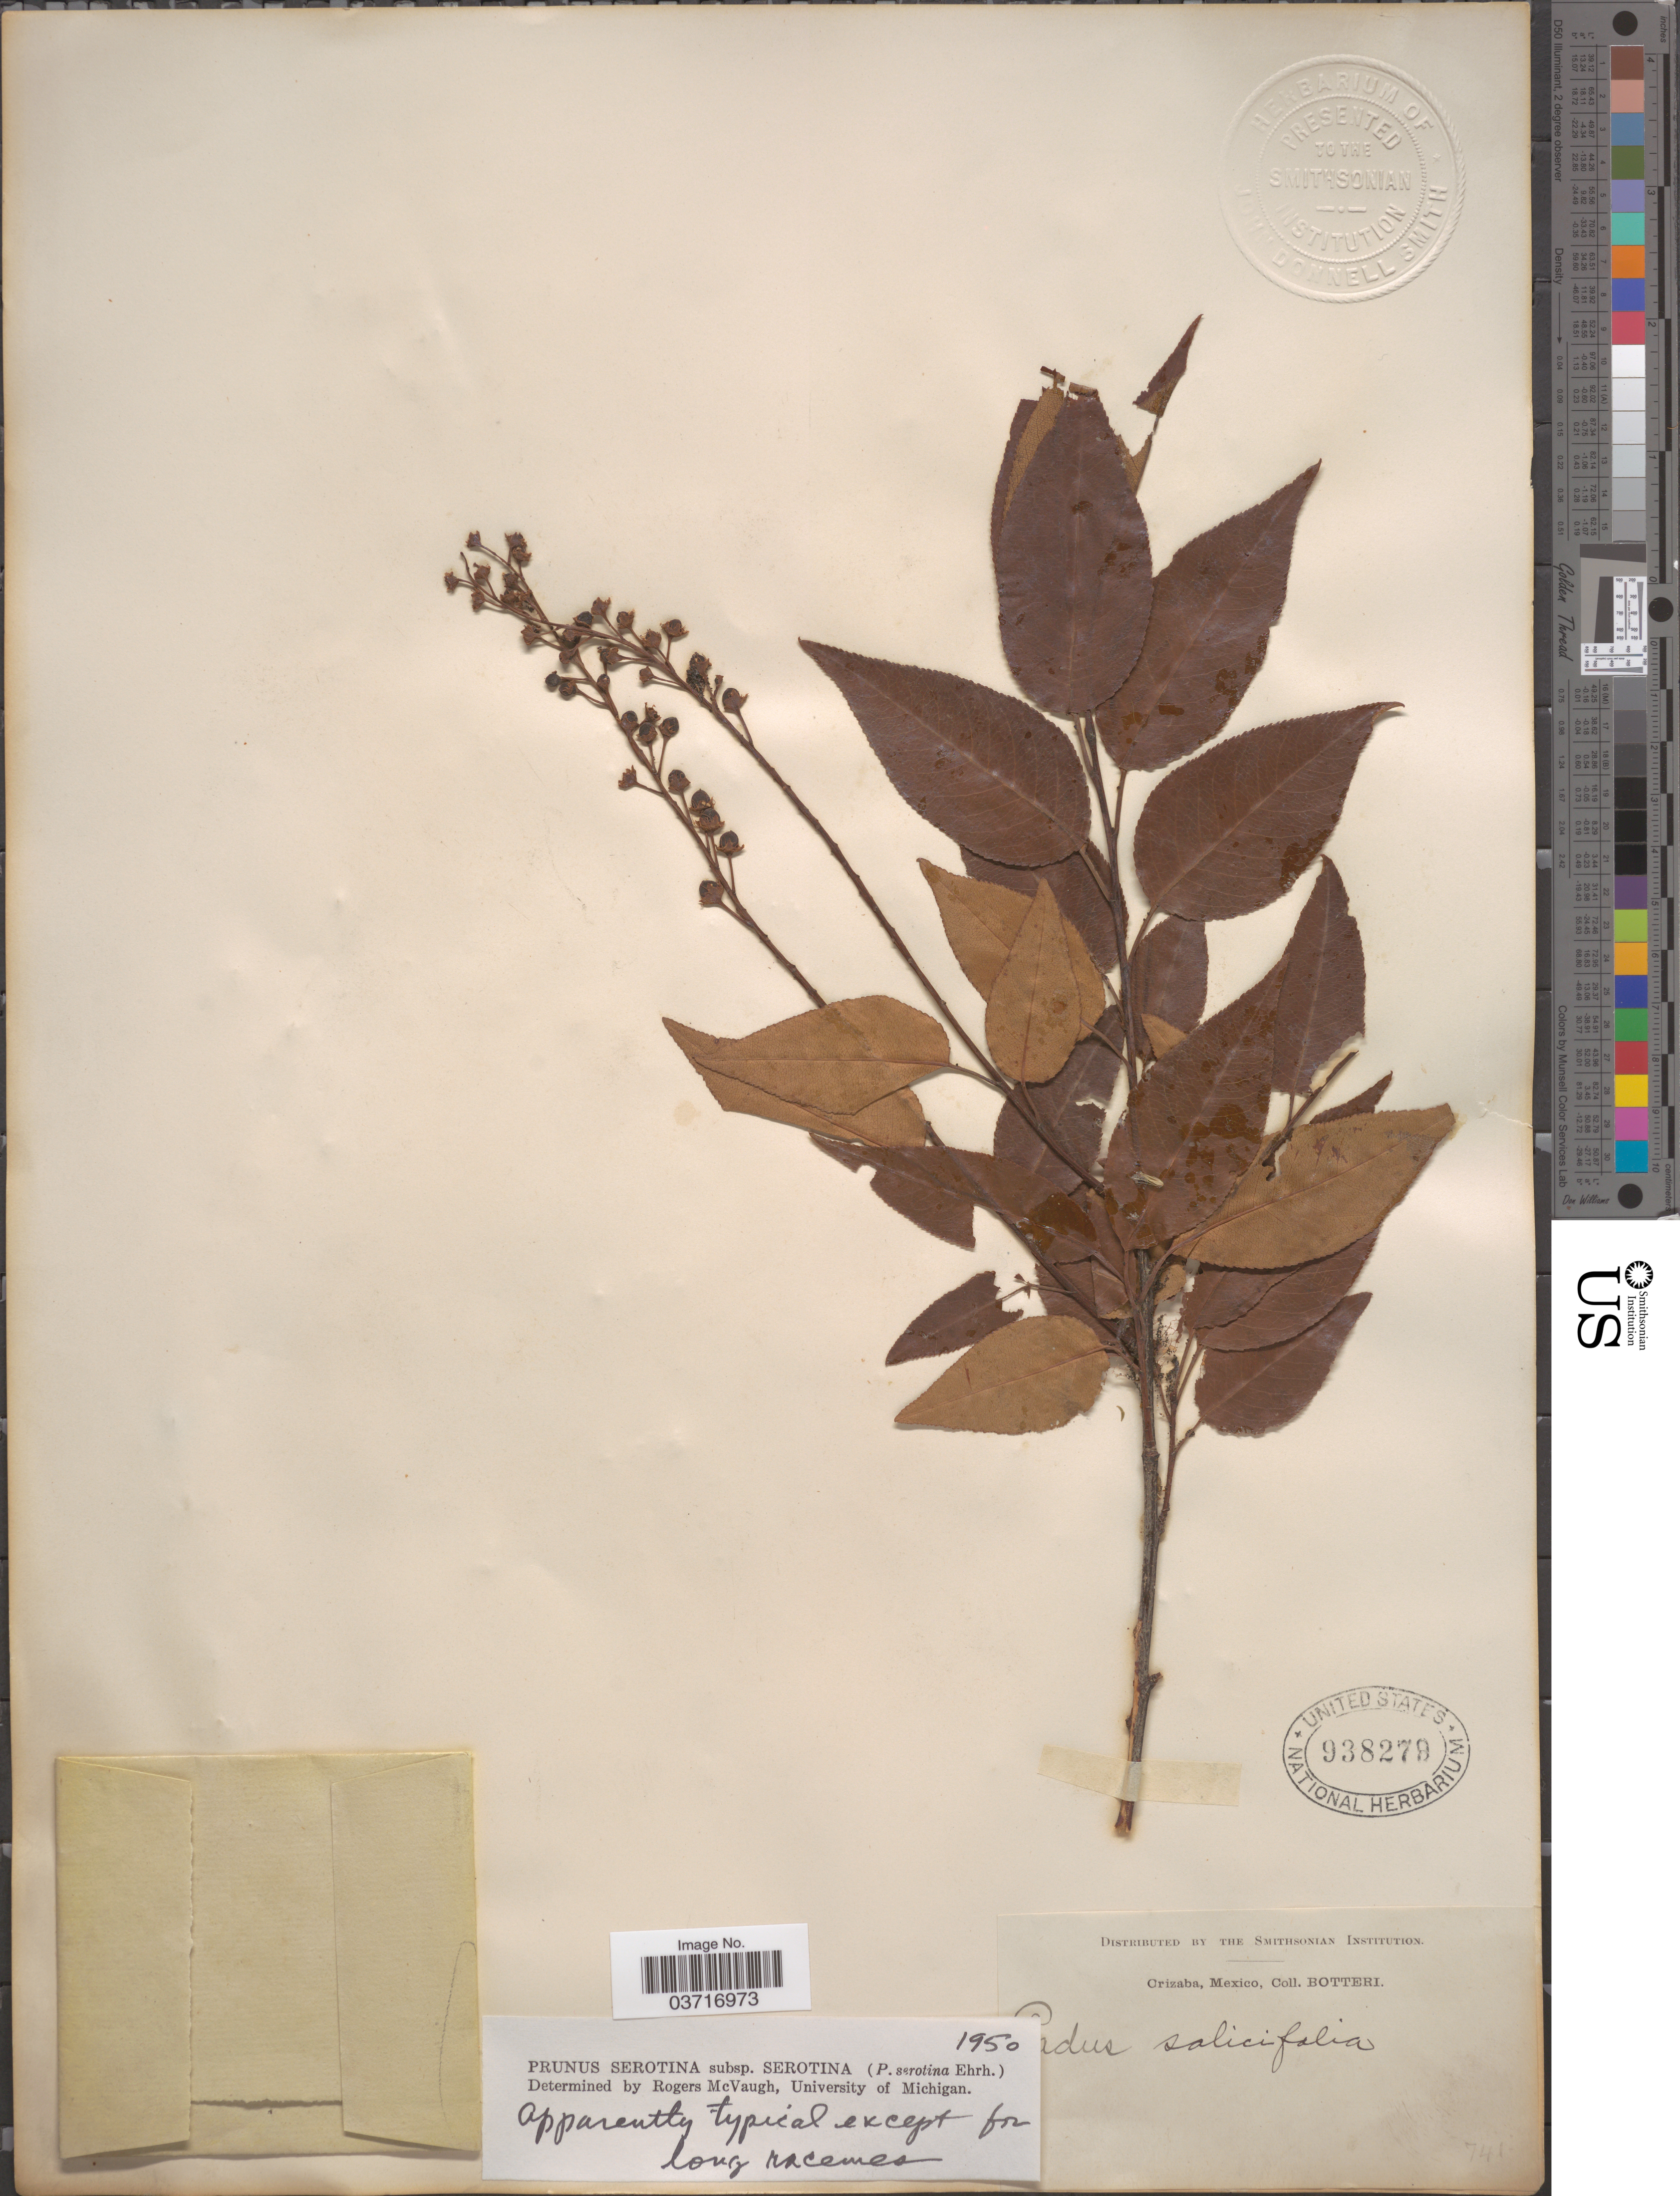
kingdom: Plantae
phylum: Tracheophyta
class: Magnoliopsida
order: Rosales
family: Rosaceae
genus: Prunus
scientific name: Prunus serotina var. serotina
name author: Ehrh.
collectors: -. Botteri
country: Mexico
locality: Orizaba.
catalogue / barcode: US 938279